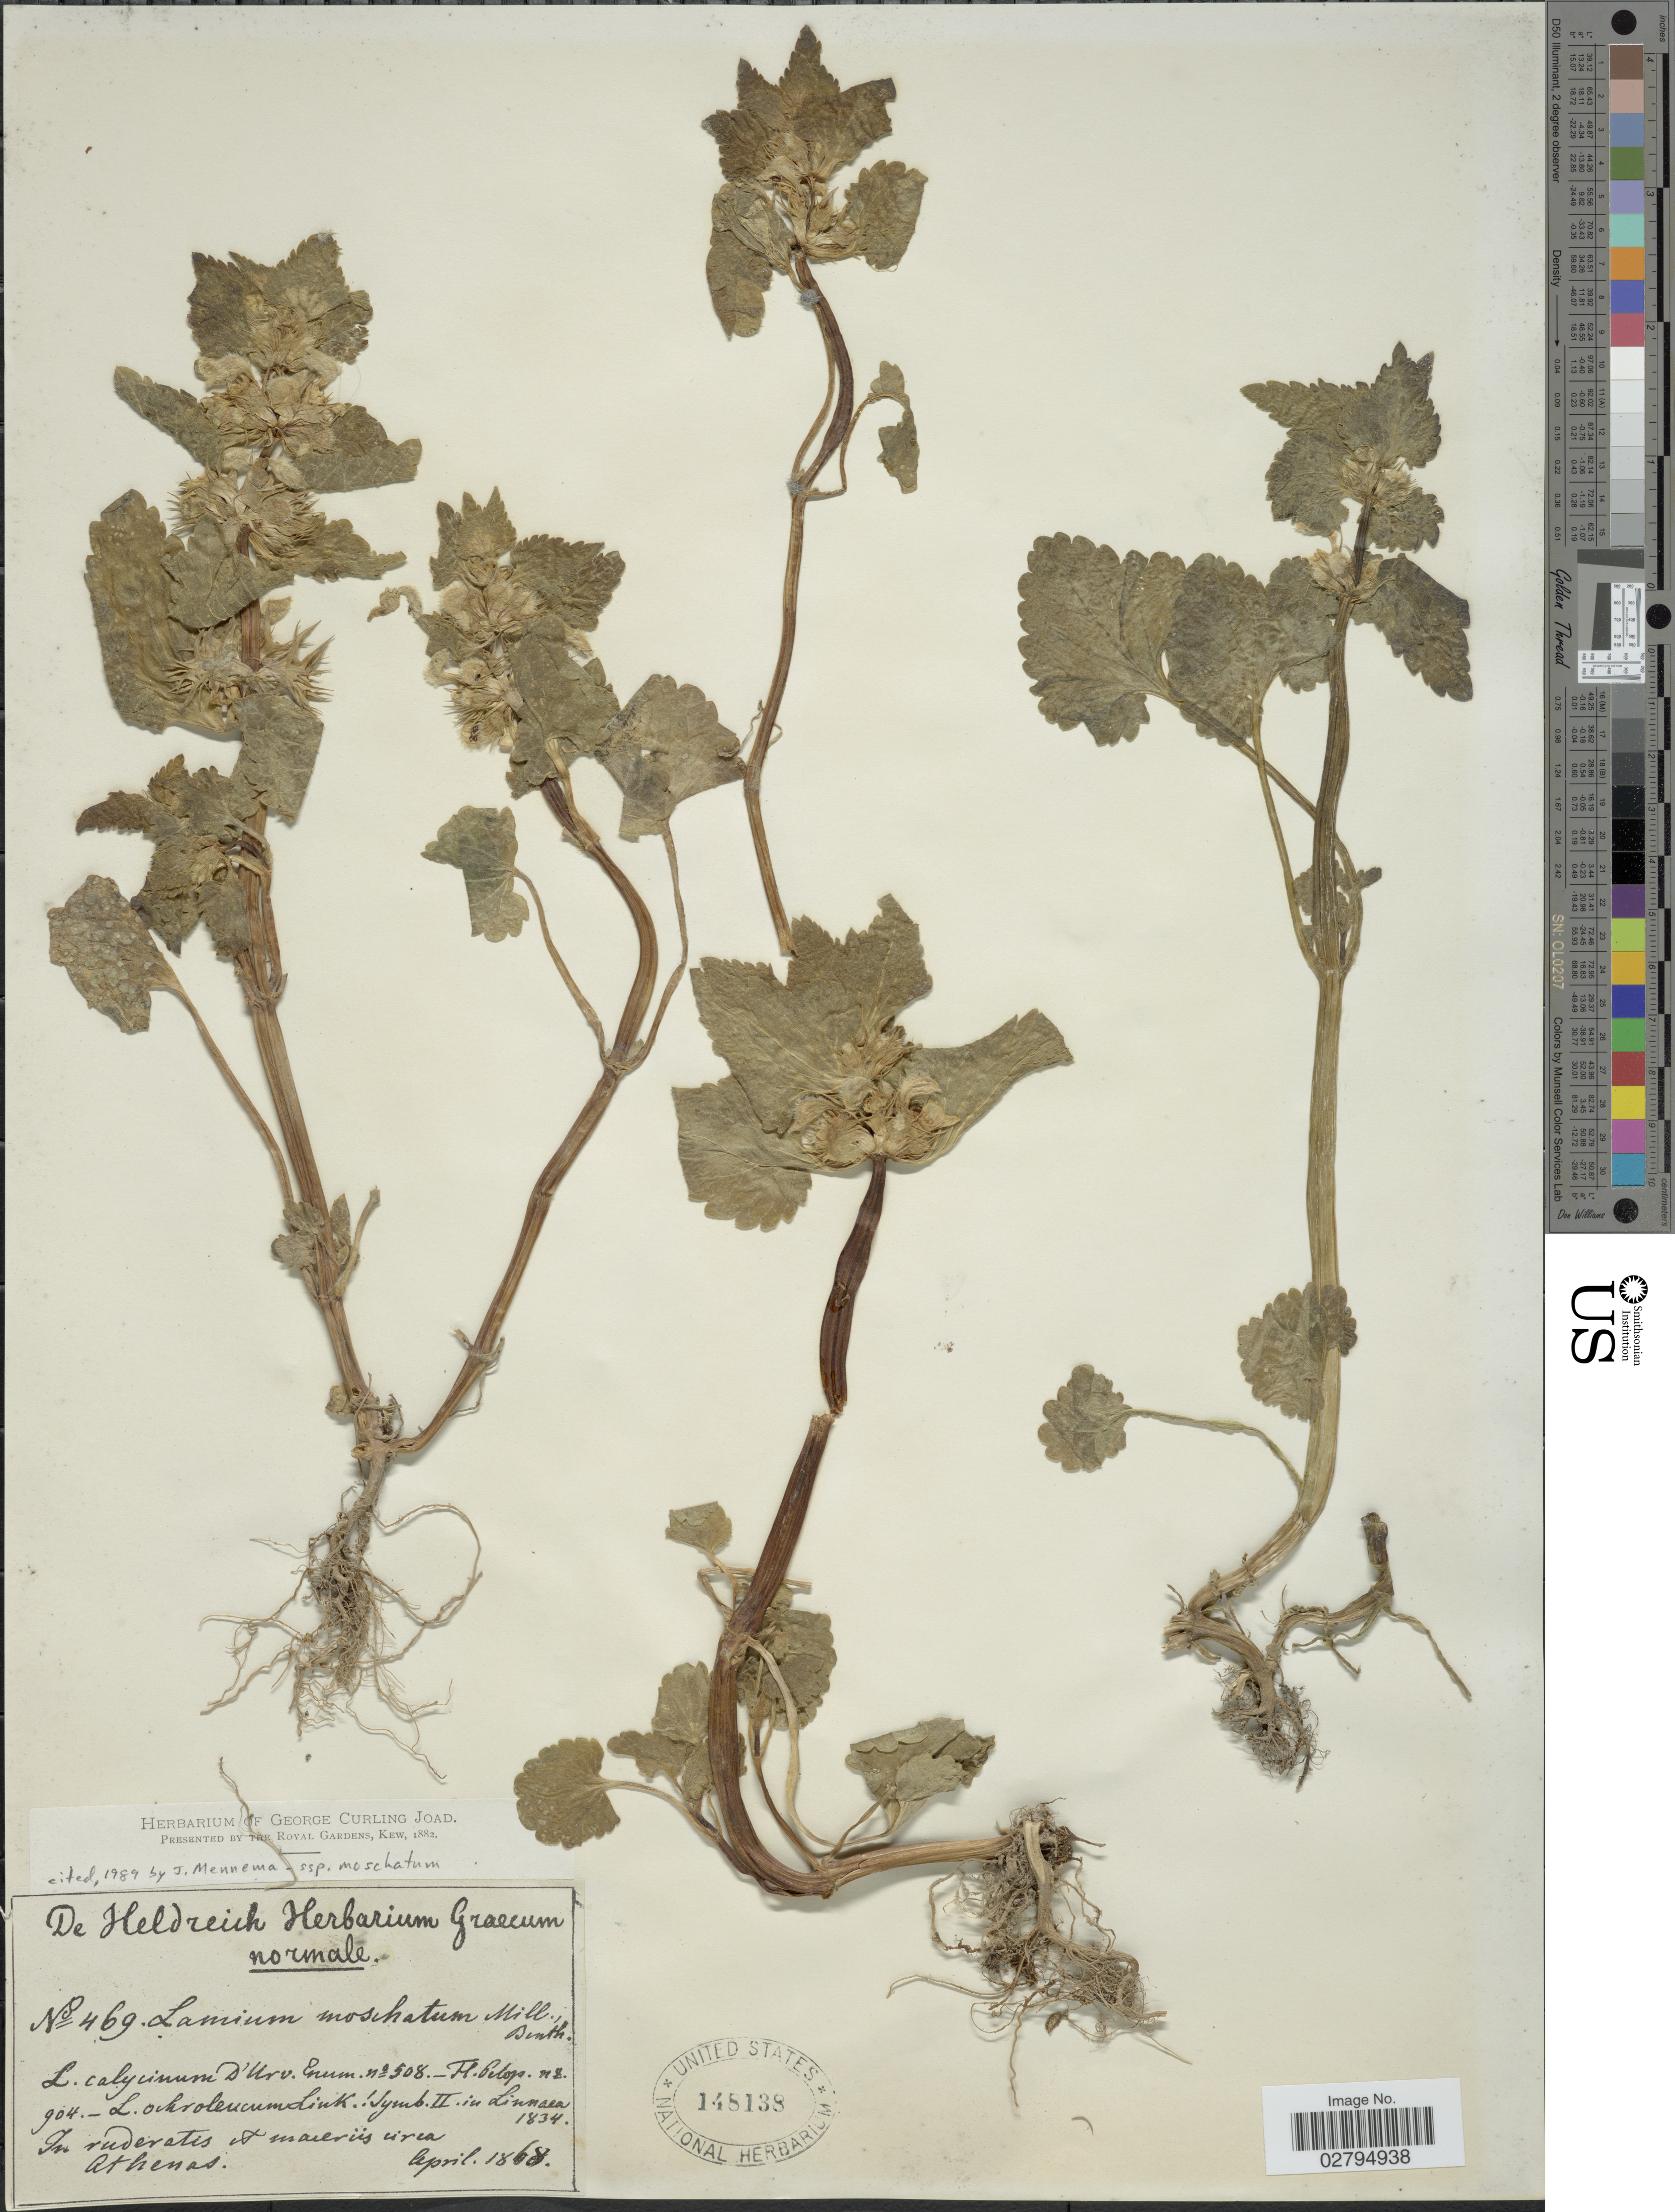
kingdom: Plantae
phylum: Tracheophyta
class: Magnoliopsida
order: Lamiales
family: Lamiaceae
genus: Lamium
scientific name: Lamium moschatum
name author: Mill.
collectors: -. De Heldreich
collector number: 469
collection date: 1868-04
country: Greece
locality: In ruderatis et maceriis circa Athenas.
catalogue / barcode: US 148138